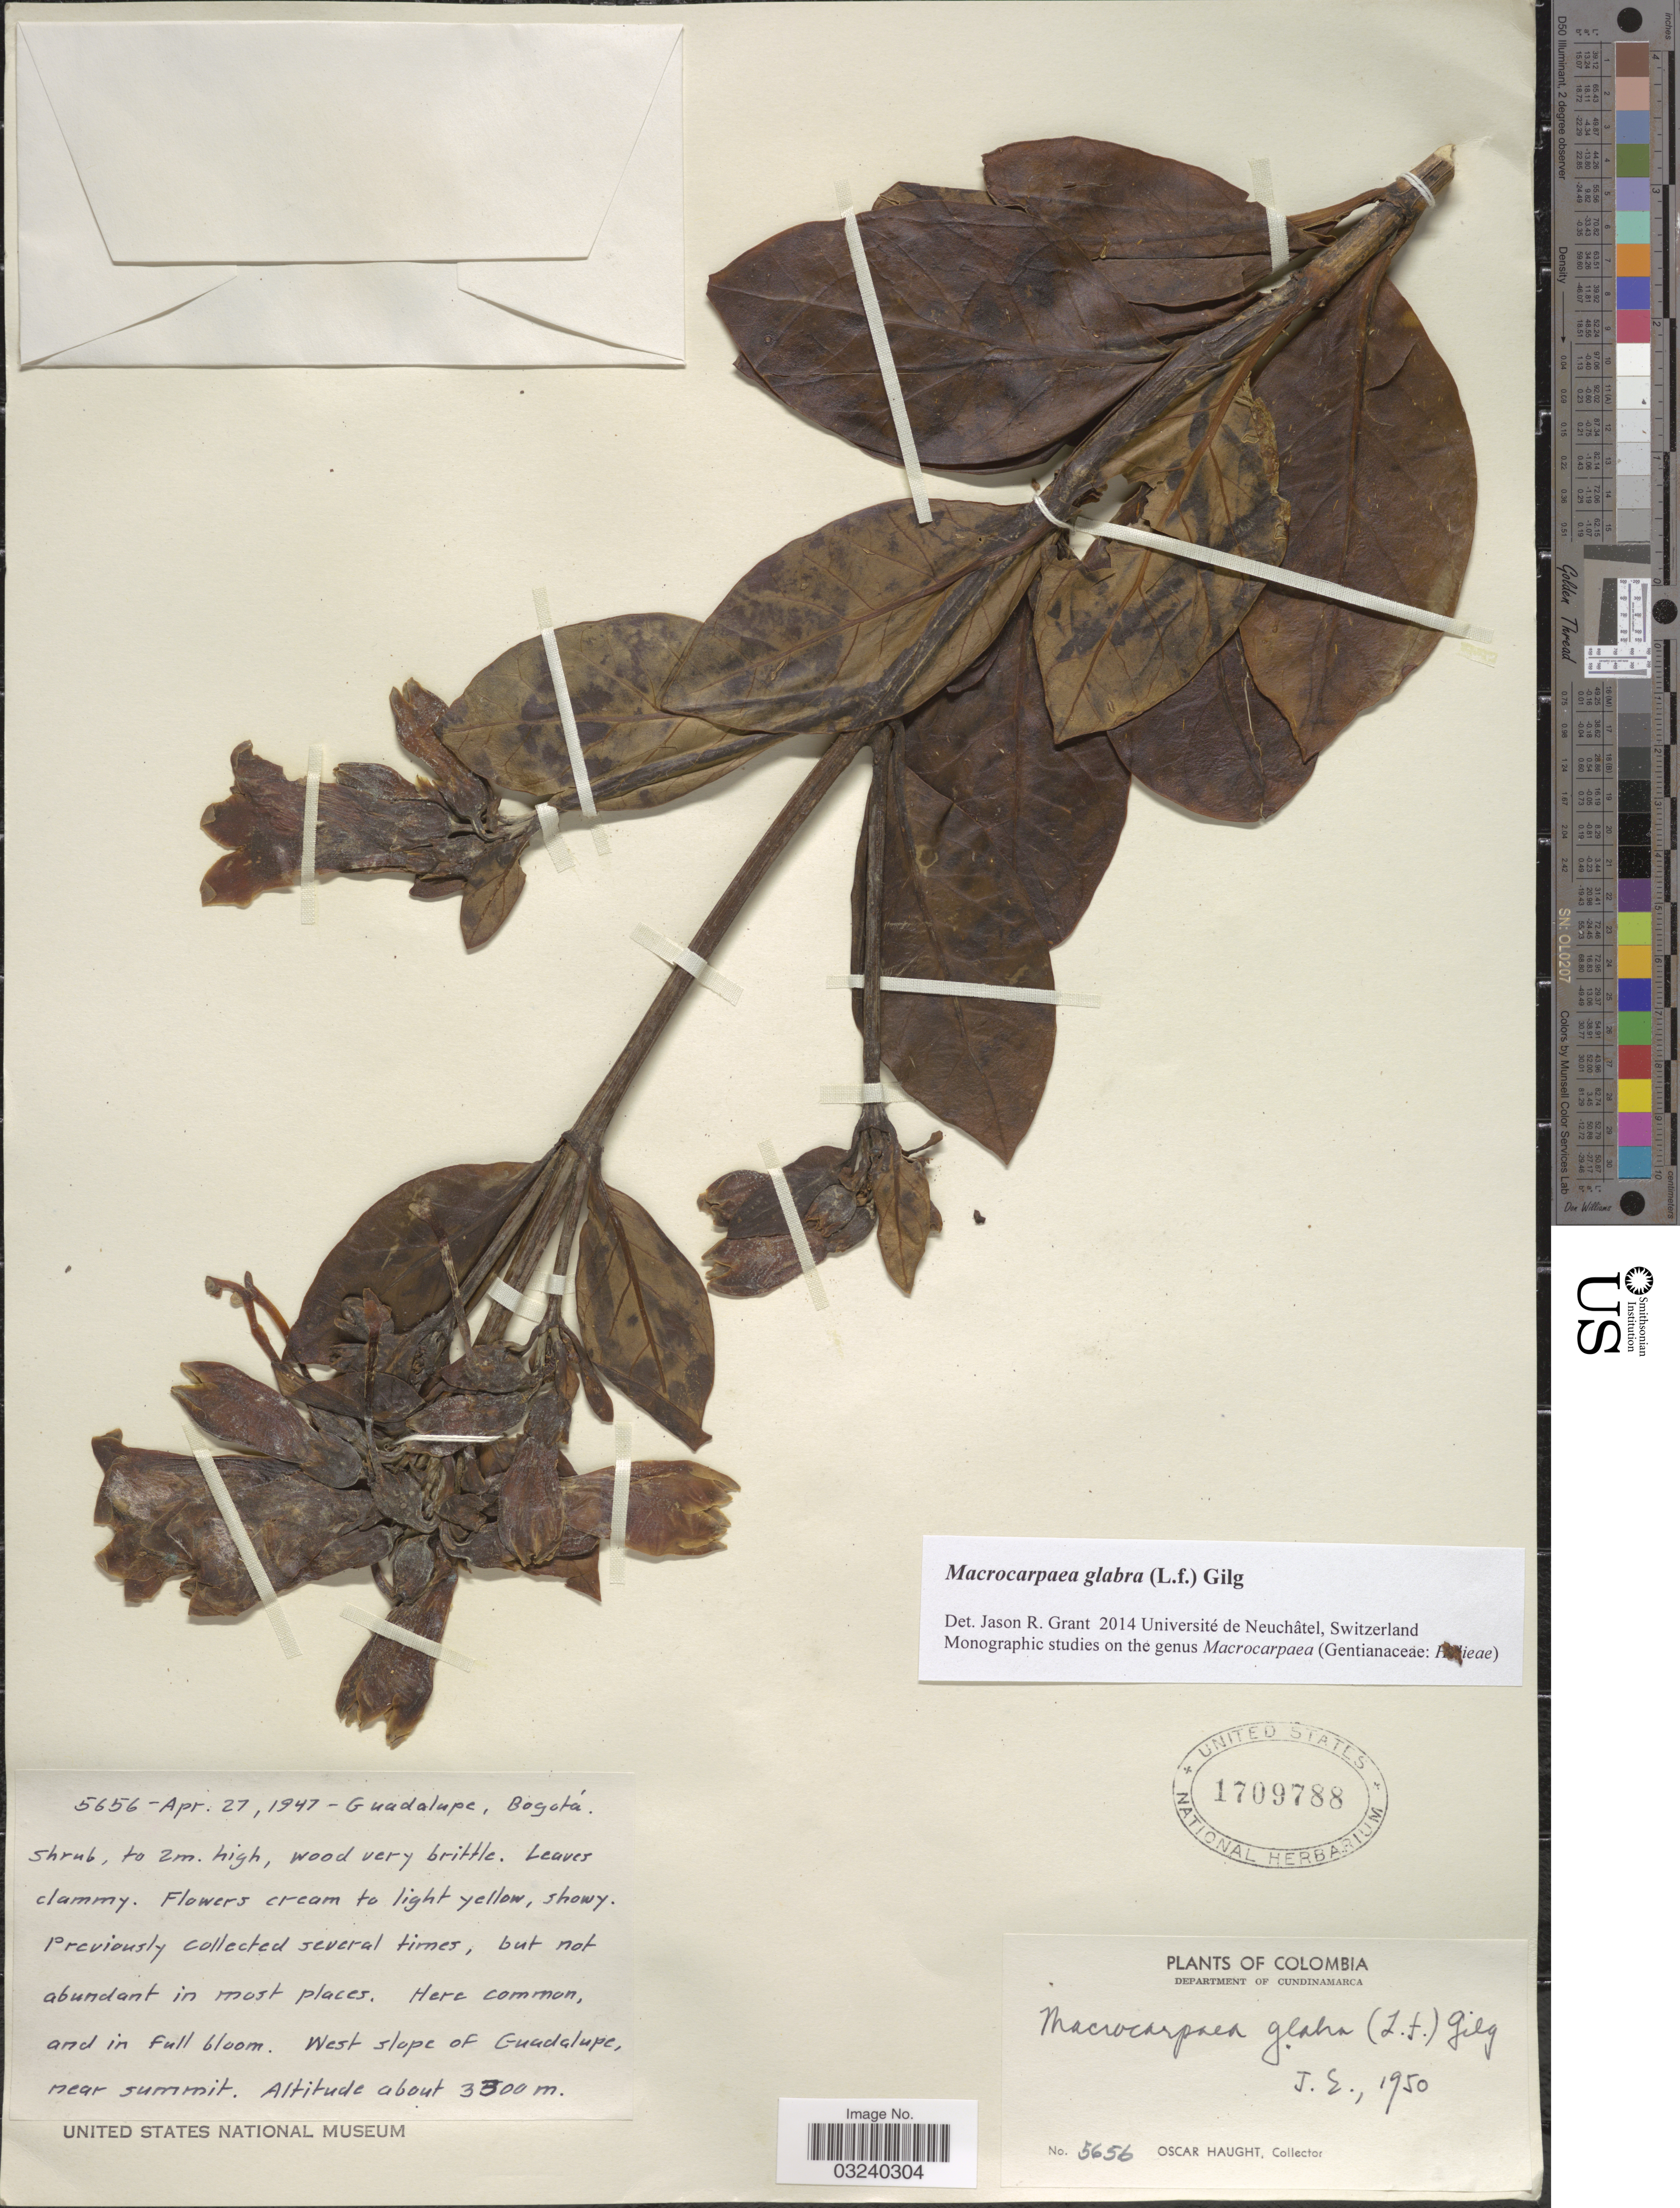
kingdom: Plantae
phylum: Tracheophyta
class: Magnoliopsida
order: Gentianales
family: Gentianaceae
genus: Macrocarpaea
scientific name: Macrocarpaea glabra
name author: (L. f.) Gilg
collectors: O. L. Haught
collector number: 5656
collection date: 1947-04-27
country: Colombia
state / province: Cundinamarca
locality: Department of Cundinamarca. Guadalupe, Bogotá. West slope of Guadalupe, near summit.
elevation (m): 3300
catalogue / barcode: US 1709788